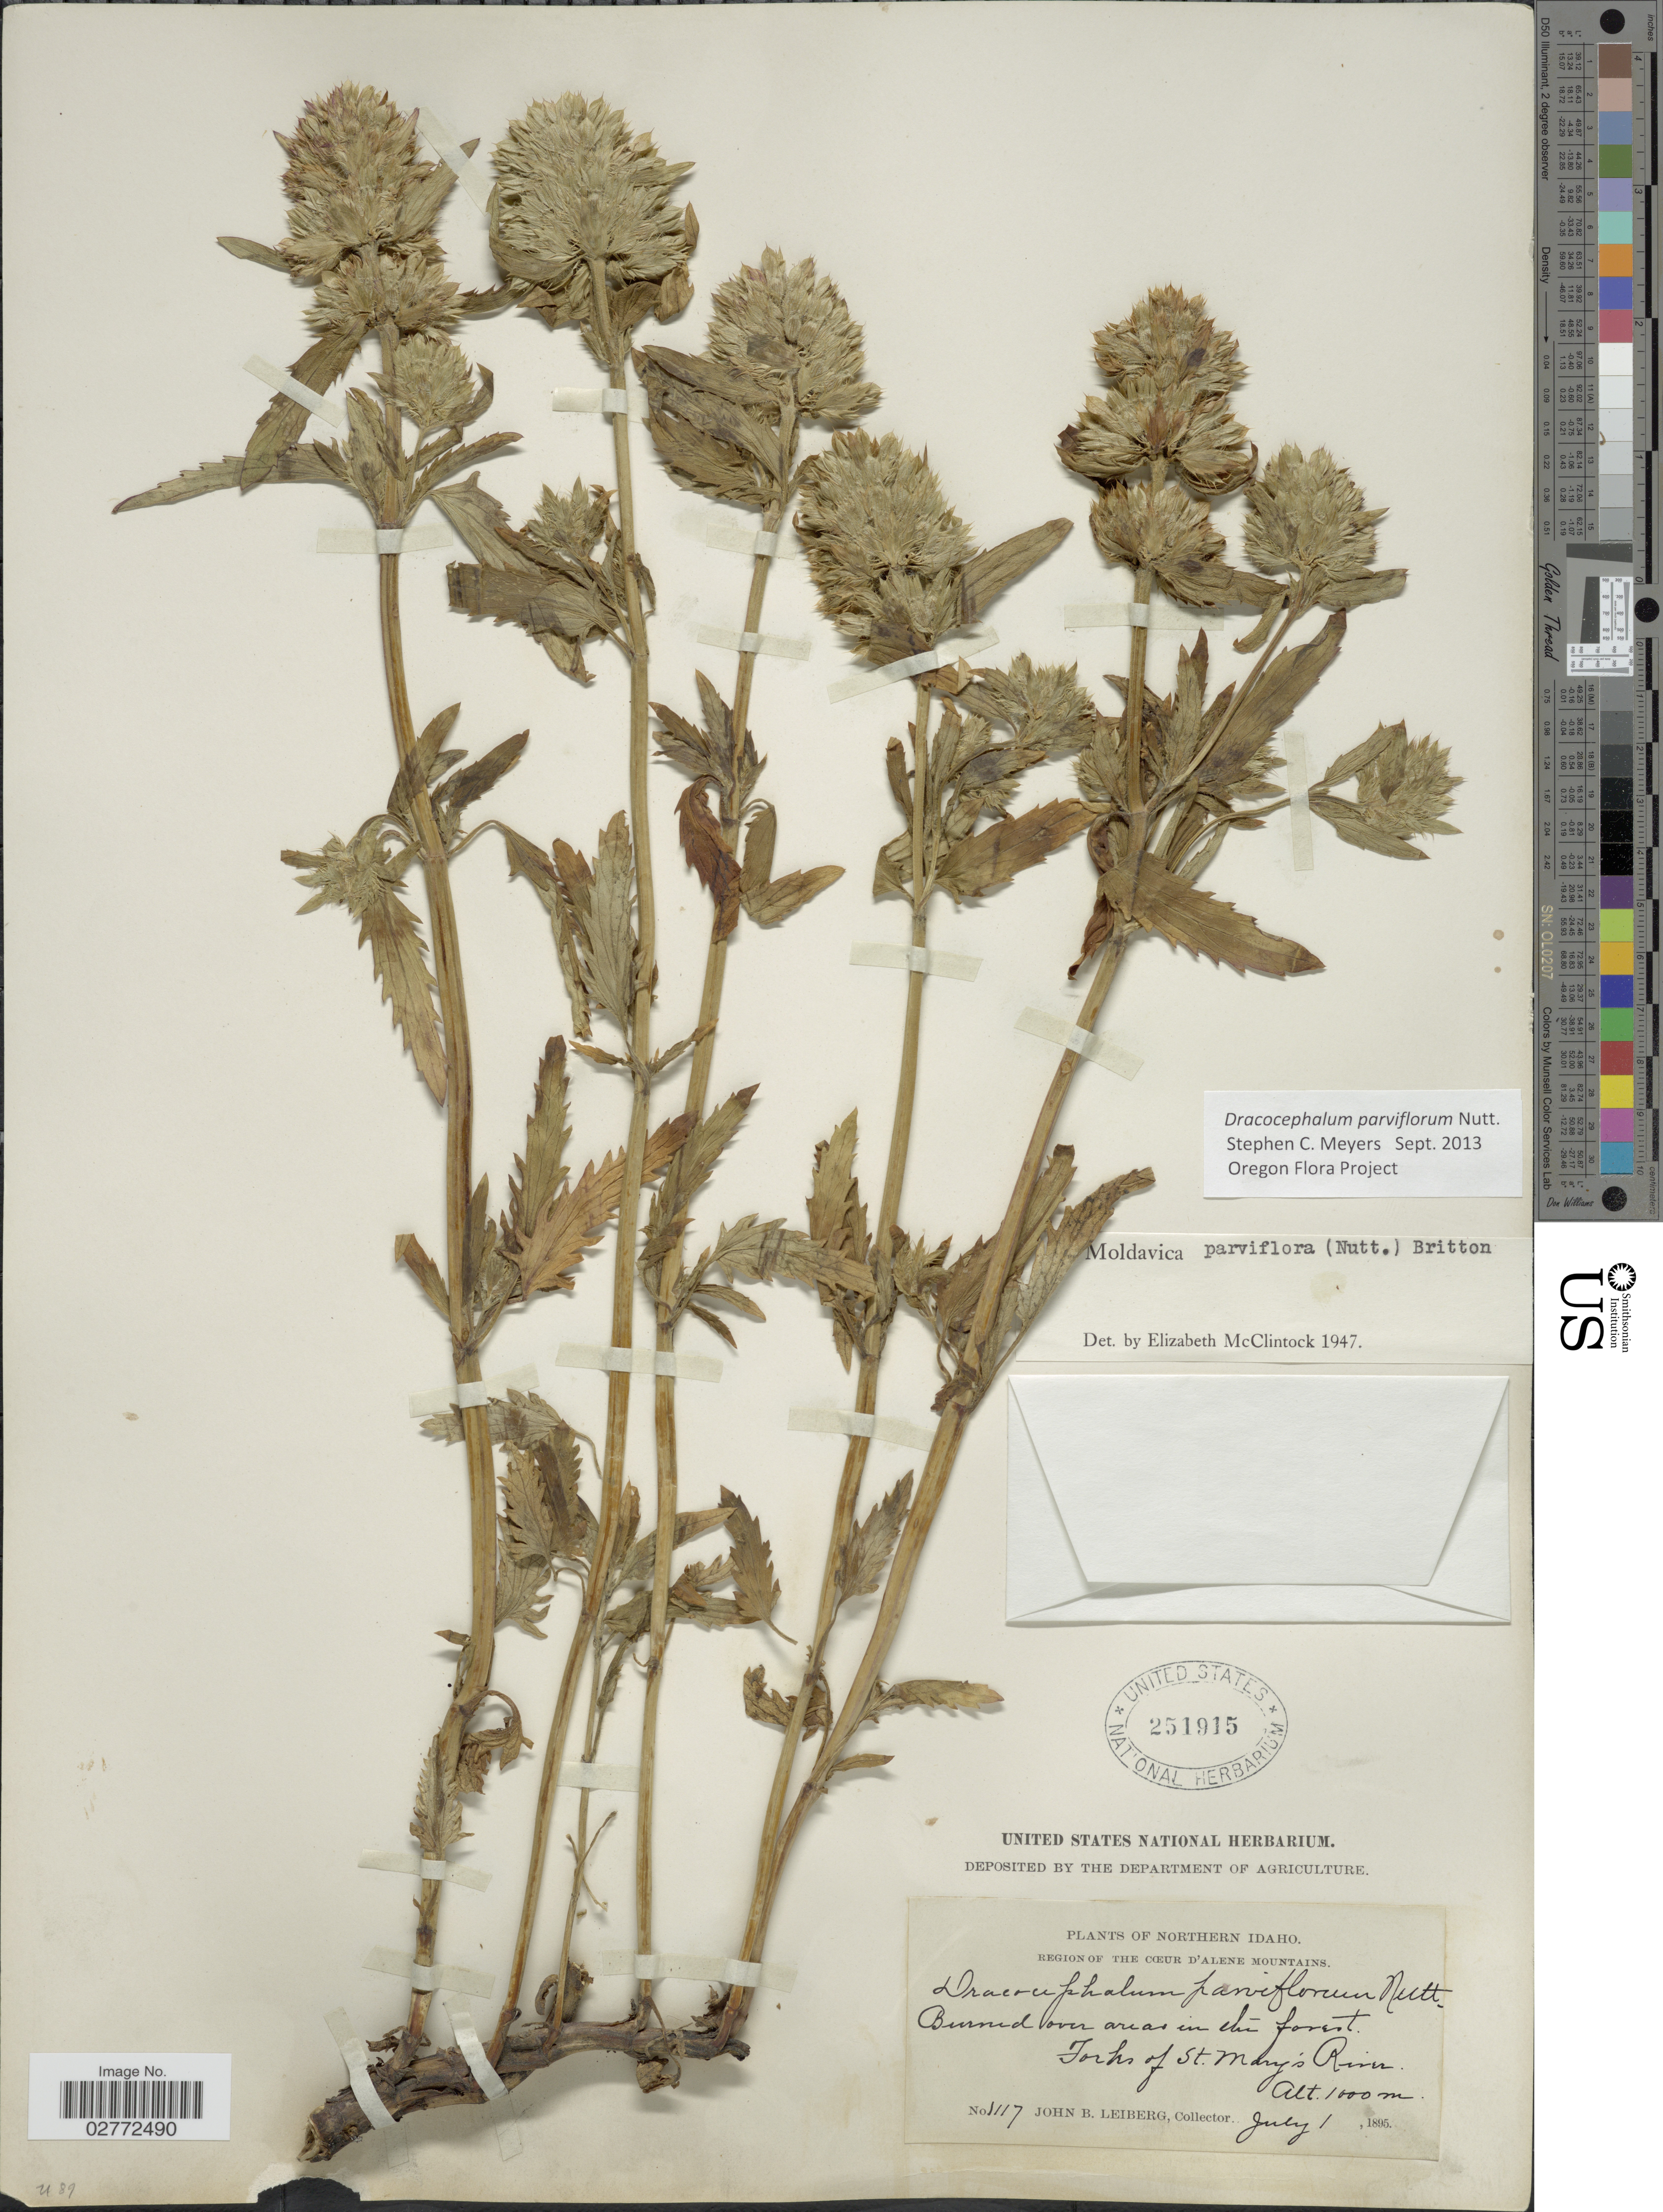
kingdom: Plantae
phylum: Tracheophyta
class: Magnoliopsida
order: Lamiales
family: Lamiaceae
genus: Dracocephalum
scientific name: Dracocephalum parviflorum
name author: Nutt.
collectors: J. Leiberg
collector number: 1117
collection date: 1895-07-01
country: United States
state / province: Idaho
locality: Northern Idaho. Region of the Cœur d'Alene Mountains. Forks of St. Mary's River.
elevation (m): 1000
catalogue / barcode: US 251915